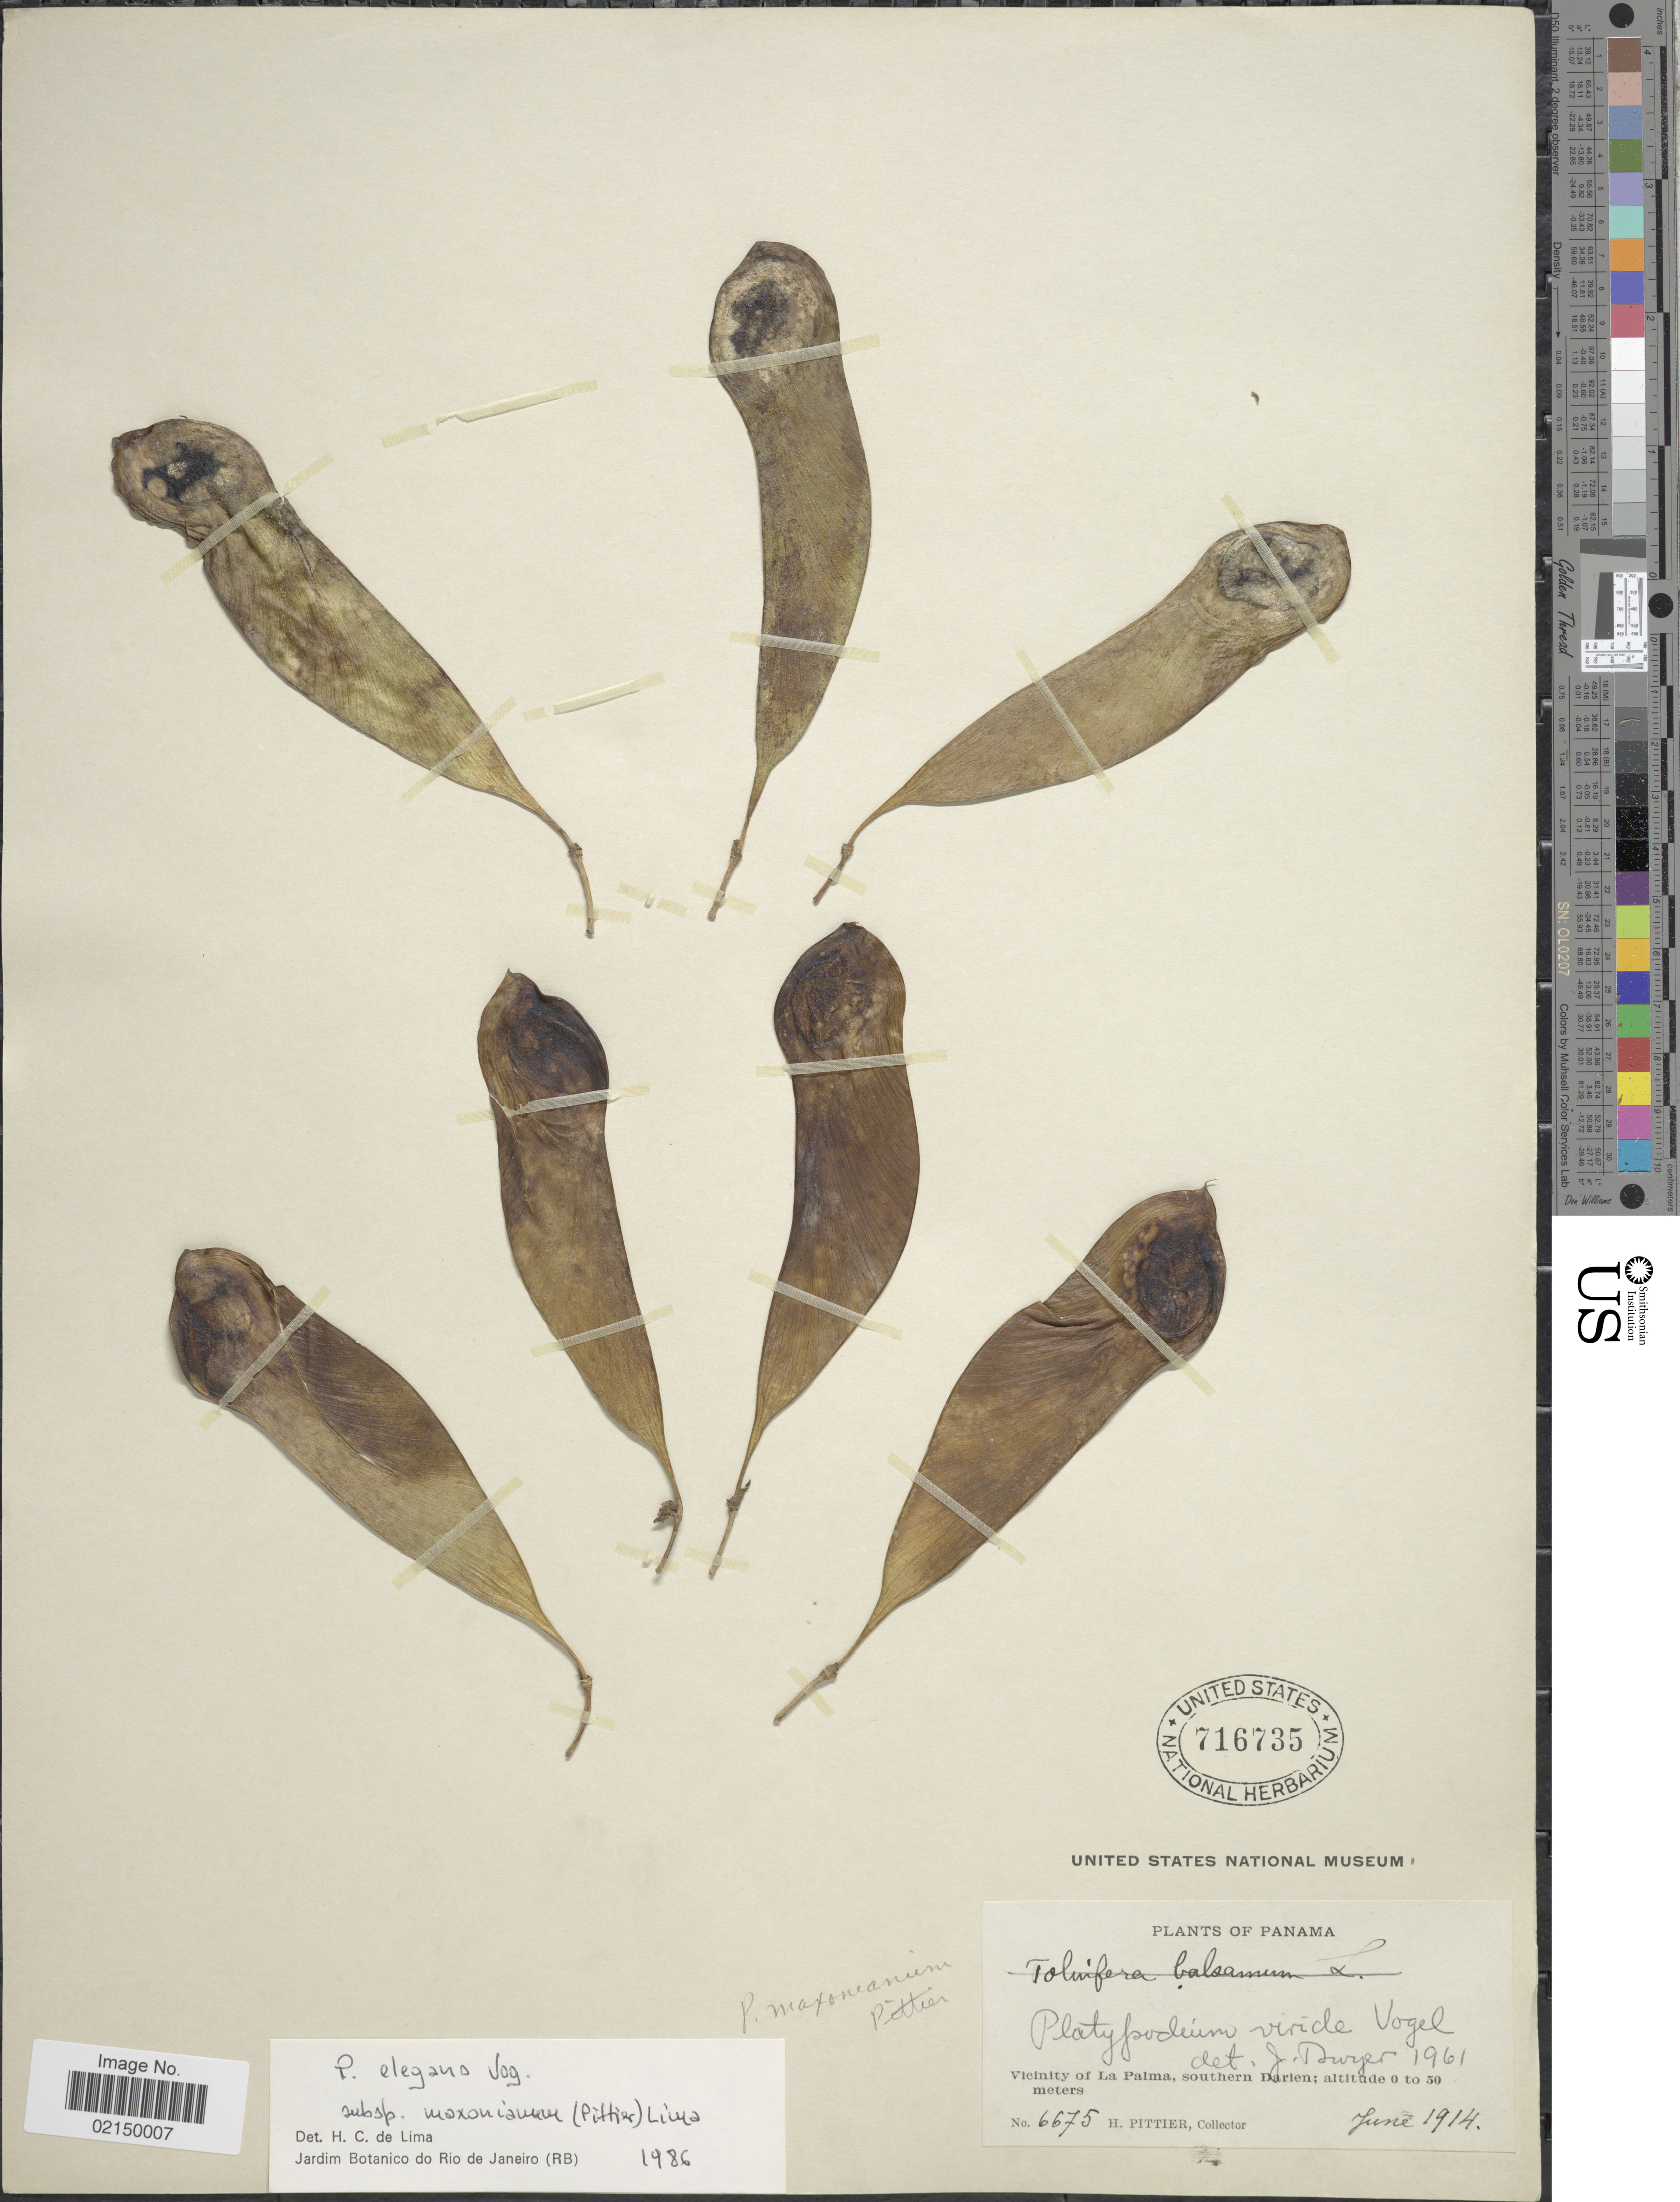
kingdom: Plantae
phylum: Tracheophyta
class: Magnoliopsida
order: Fabales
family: Fabaceae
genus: Platypodium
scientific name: Platypodium elegans subsp. maxonianum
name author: (Pittier) H.C. Lima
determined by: Lima, H. C. de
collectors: H. F. Pittier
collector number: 6675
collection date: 1914-06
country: Panama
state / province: Darién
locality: Vicinity of La Palma, southern Darien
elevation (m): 0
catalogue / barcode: US 716735